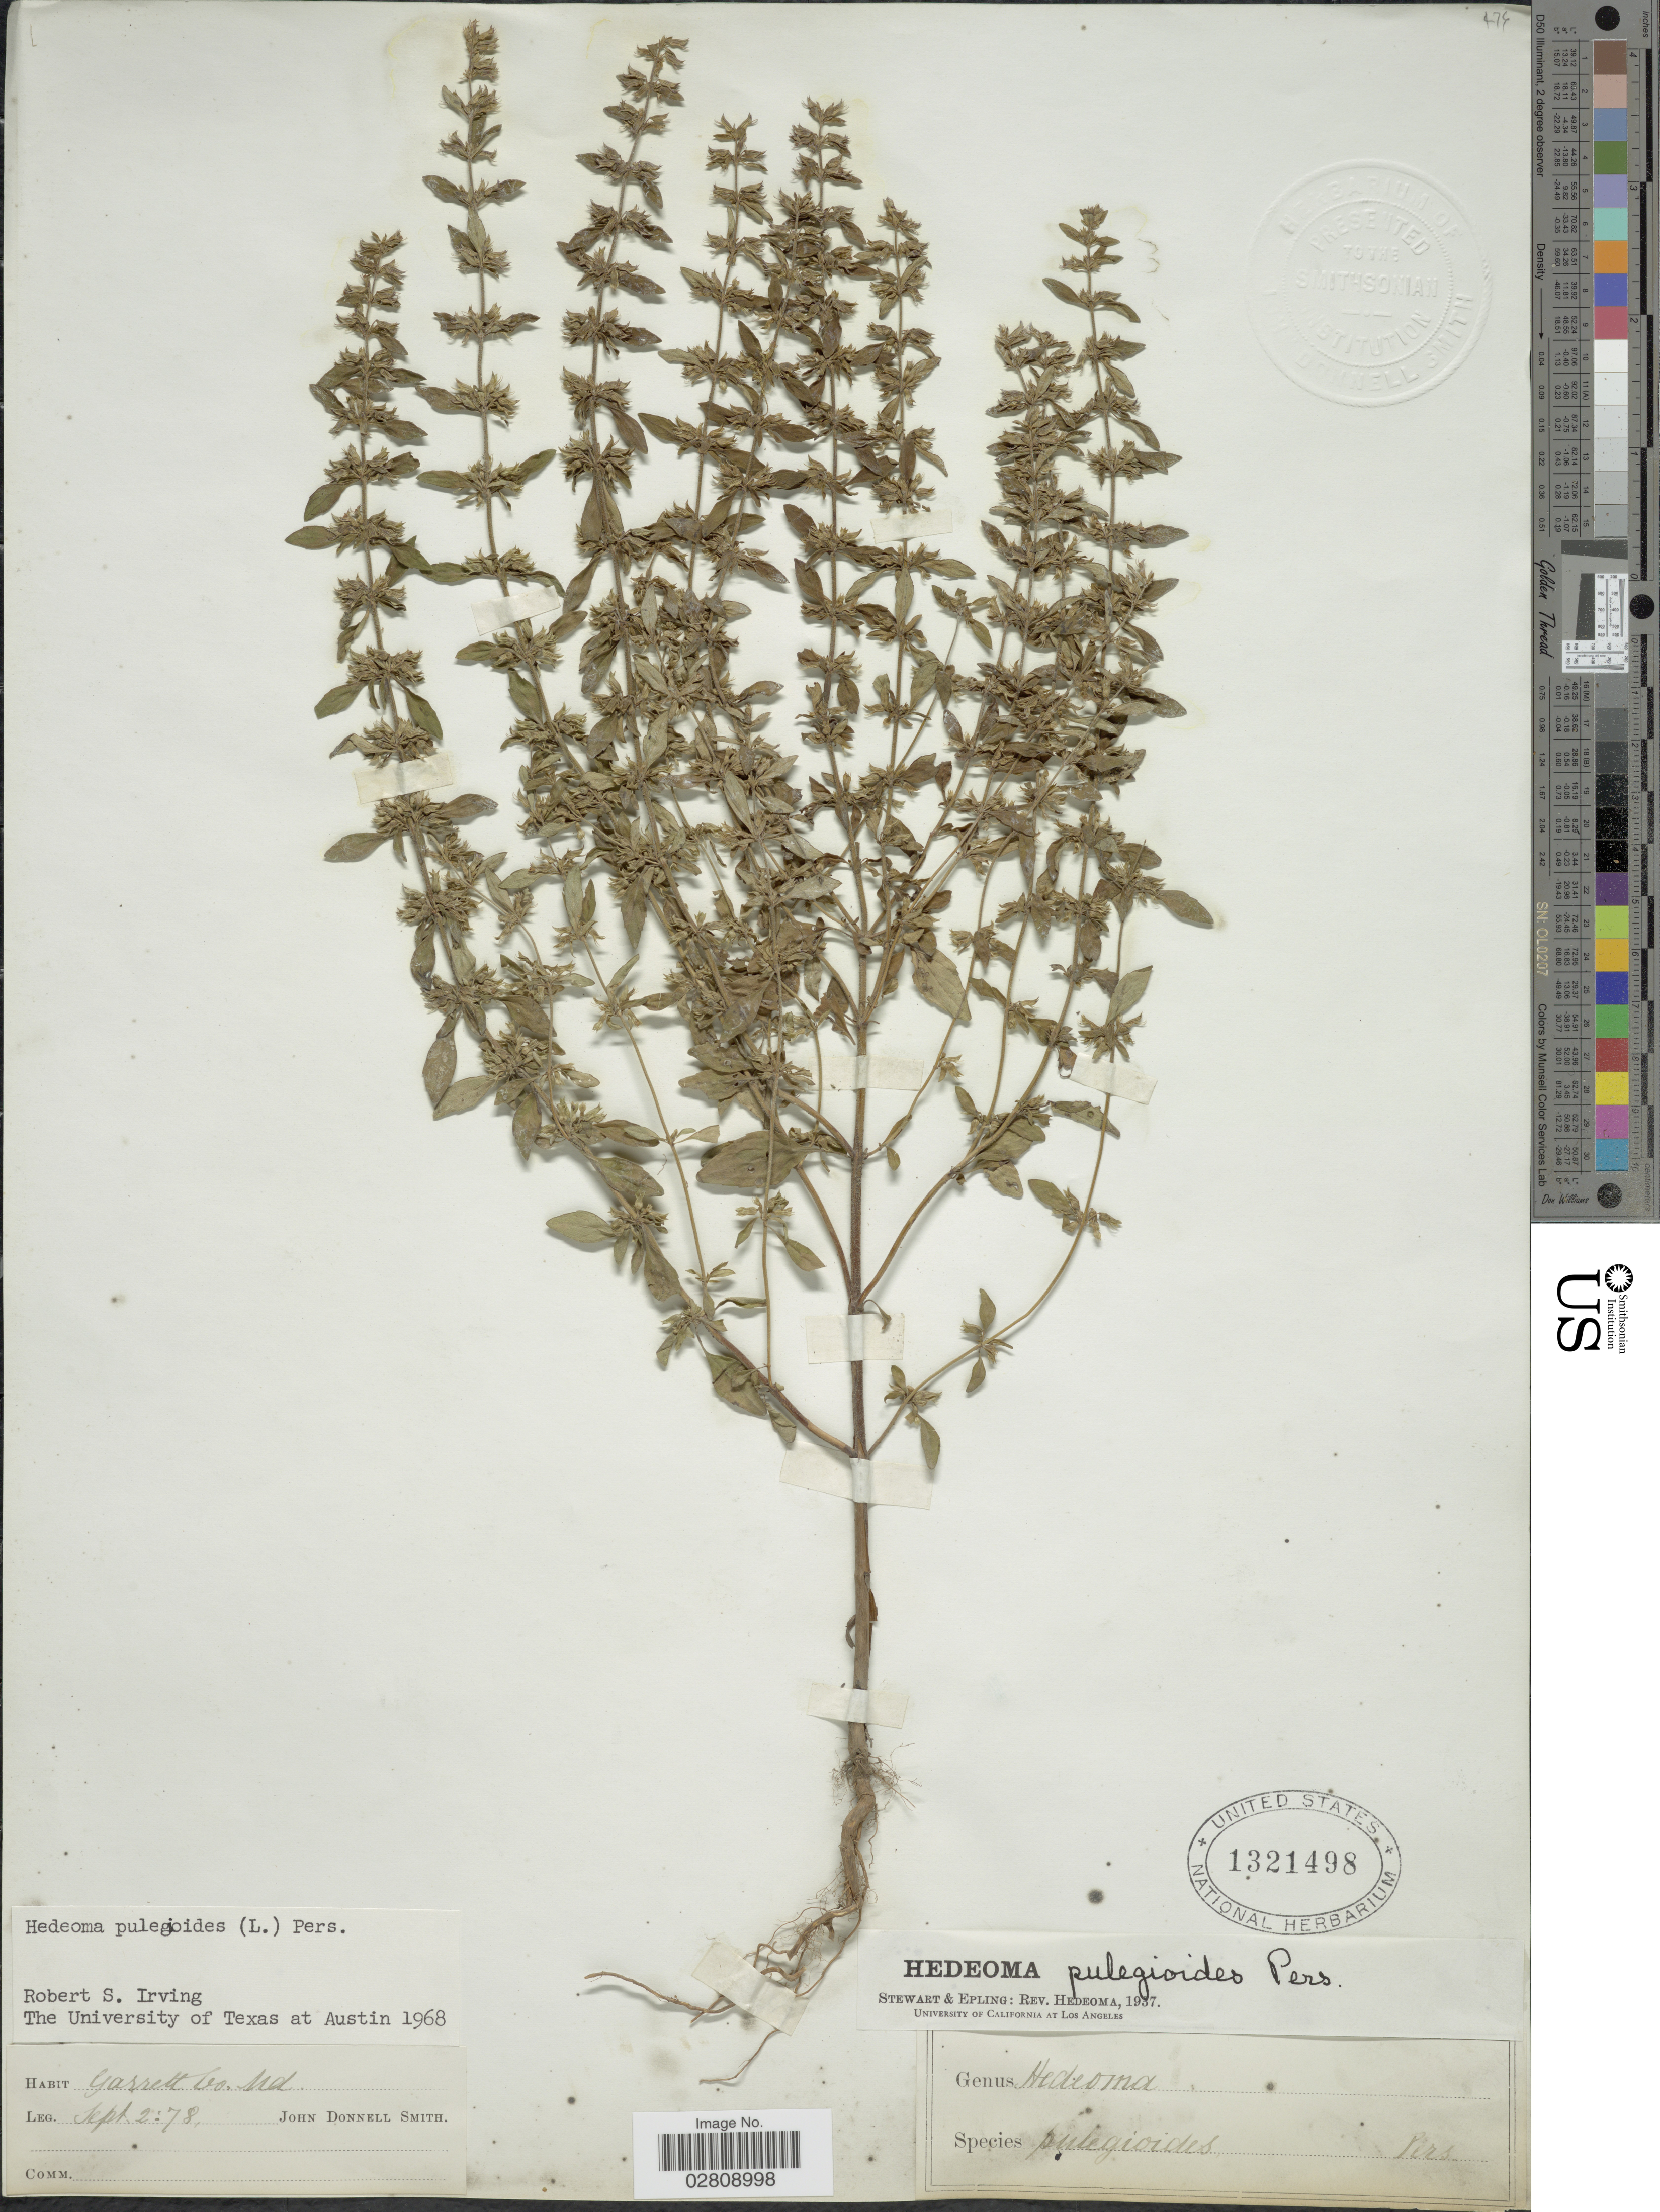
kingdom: Plantae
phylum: Tracheophyta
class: Magnoliopsida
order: Lamiales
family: Lamiaceae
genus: Hedeoma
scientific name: Hedeoma pulegioides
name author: (L.) Pers.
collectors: J. Donnell Smith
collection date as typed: Transcribed d/m/y: 2/9/78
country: United States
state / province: Maryland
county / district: Garrett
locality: Garrett Co.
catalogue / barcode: US 1321498